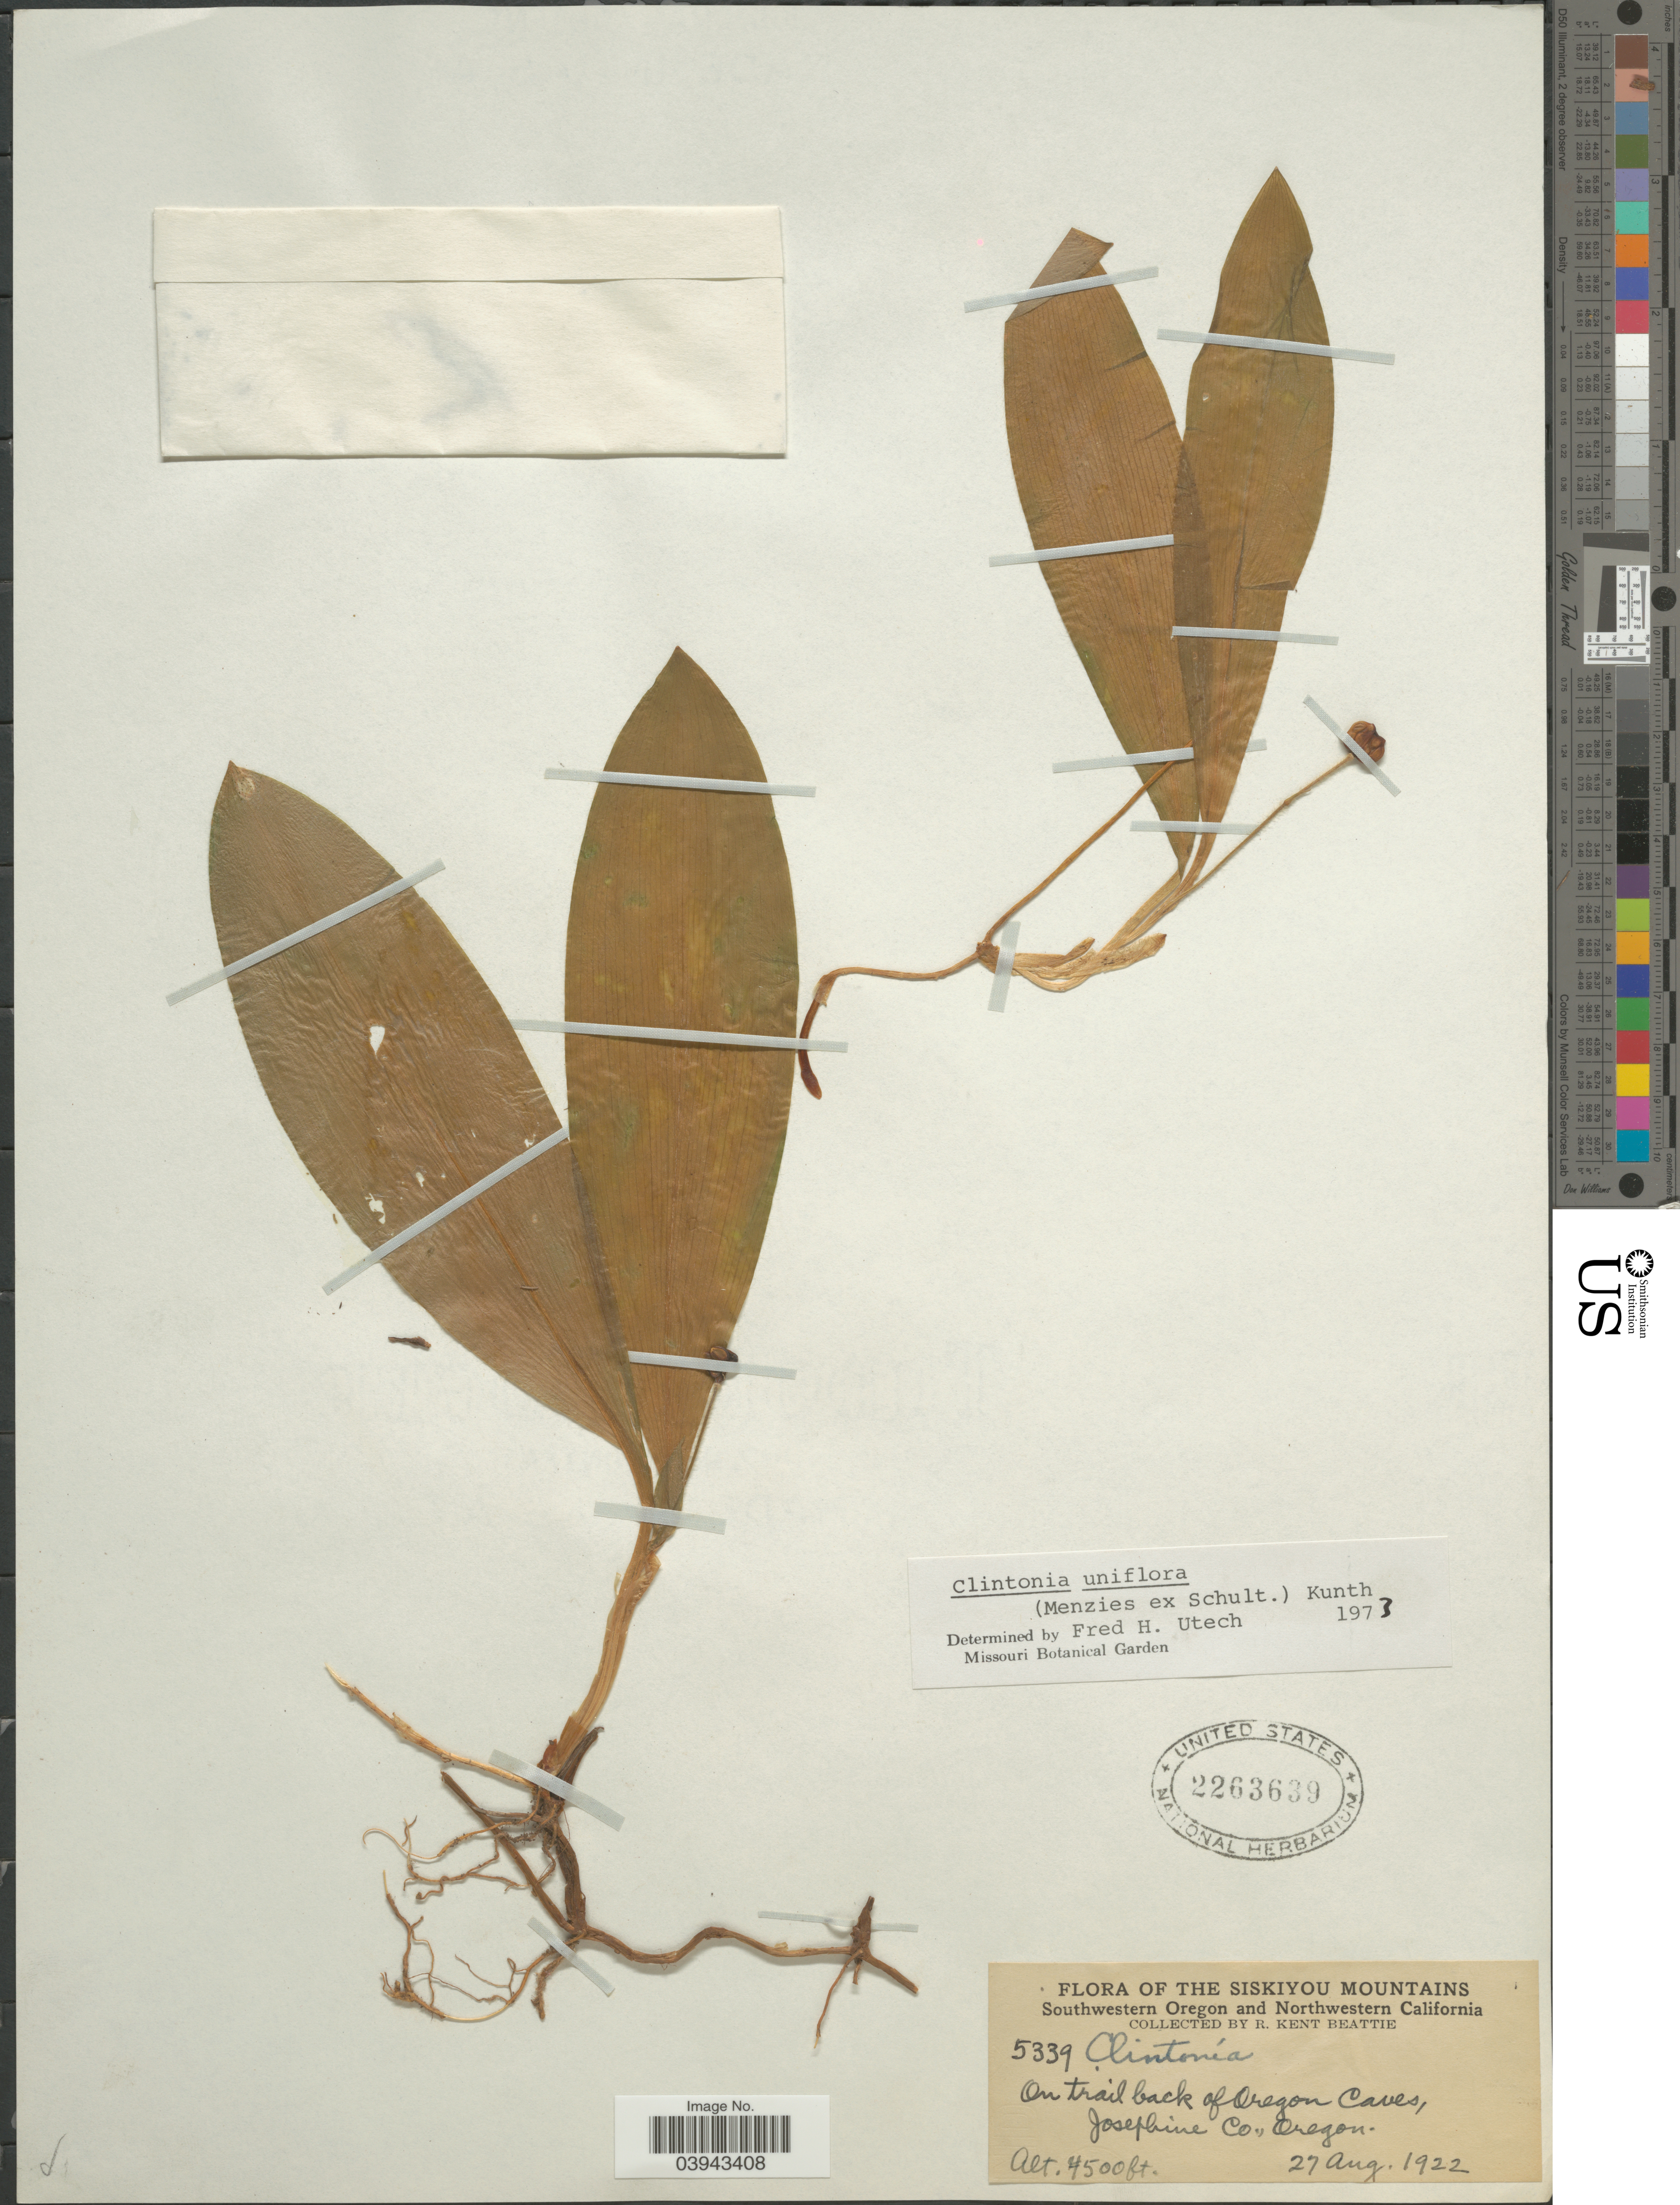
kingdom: Plantae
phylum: Tracheophyta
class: Liliopsida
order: Liliales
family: Liliaceae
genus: Clintonia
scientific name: Clintonia uniflora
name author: Kunth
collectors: R. K. Beattie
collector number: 5339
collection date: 1922-08-27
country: United States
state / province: Oregon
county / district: Josephine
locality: The Siskiyou Mountains. Southwestern Oregon. On trail back of Oregon Caves, Josephine Co.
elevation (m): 1372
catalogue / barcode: US 2263639